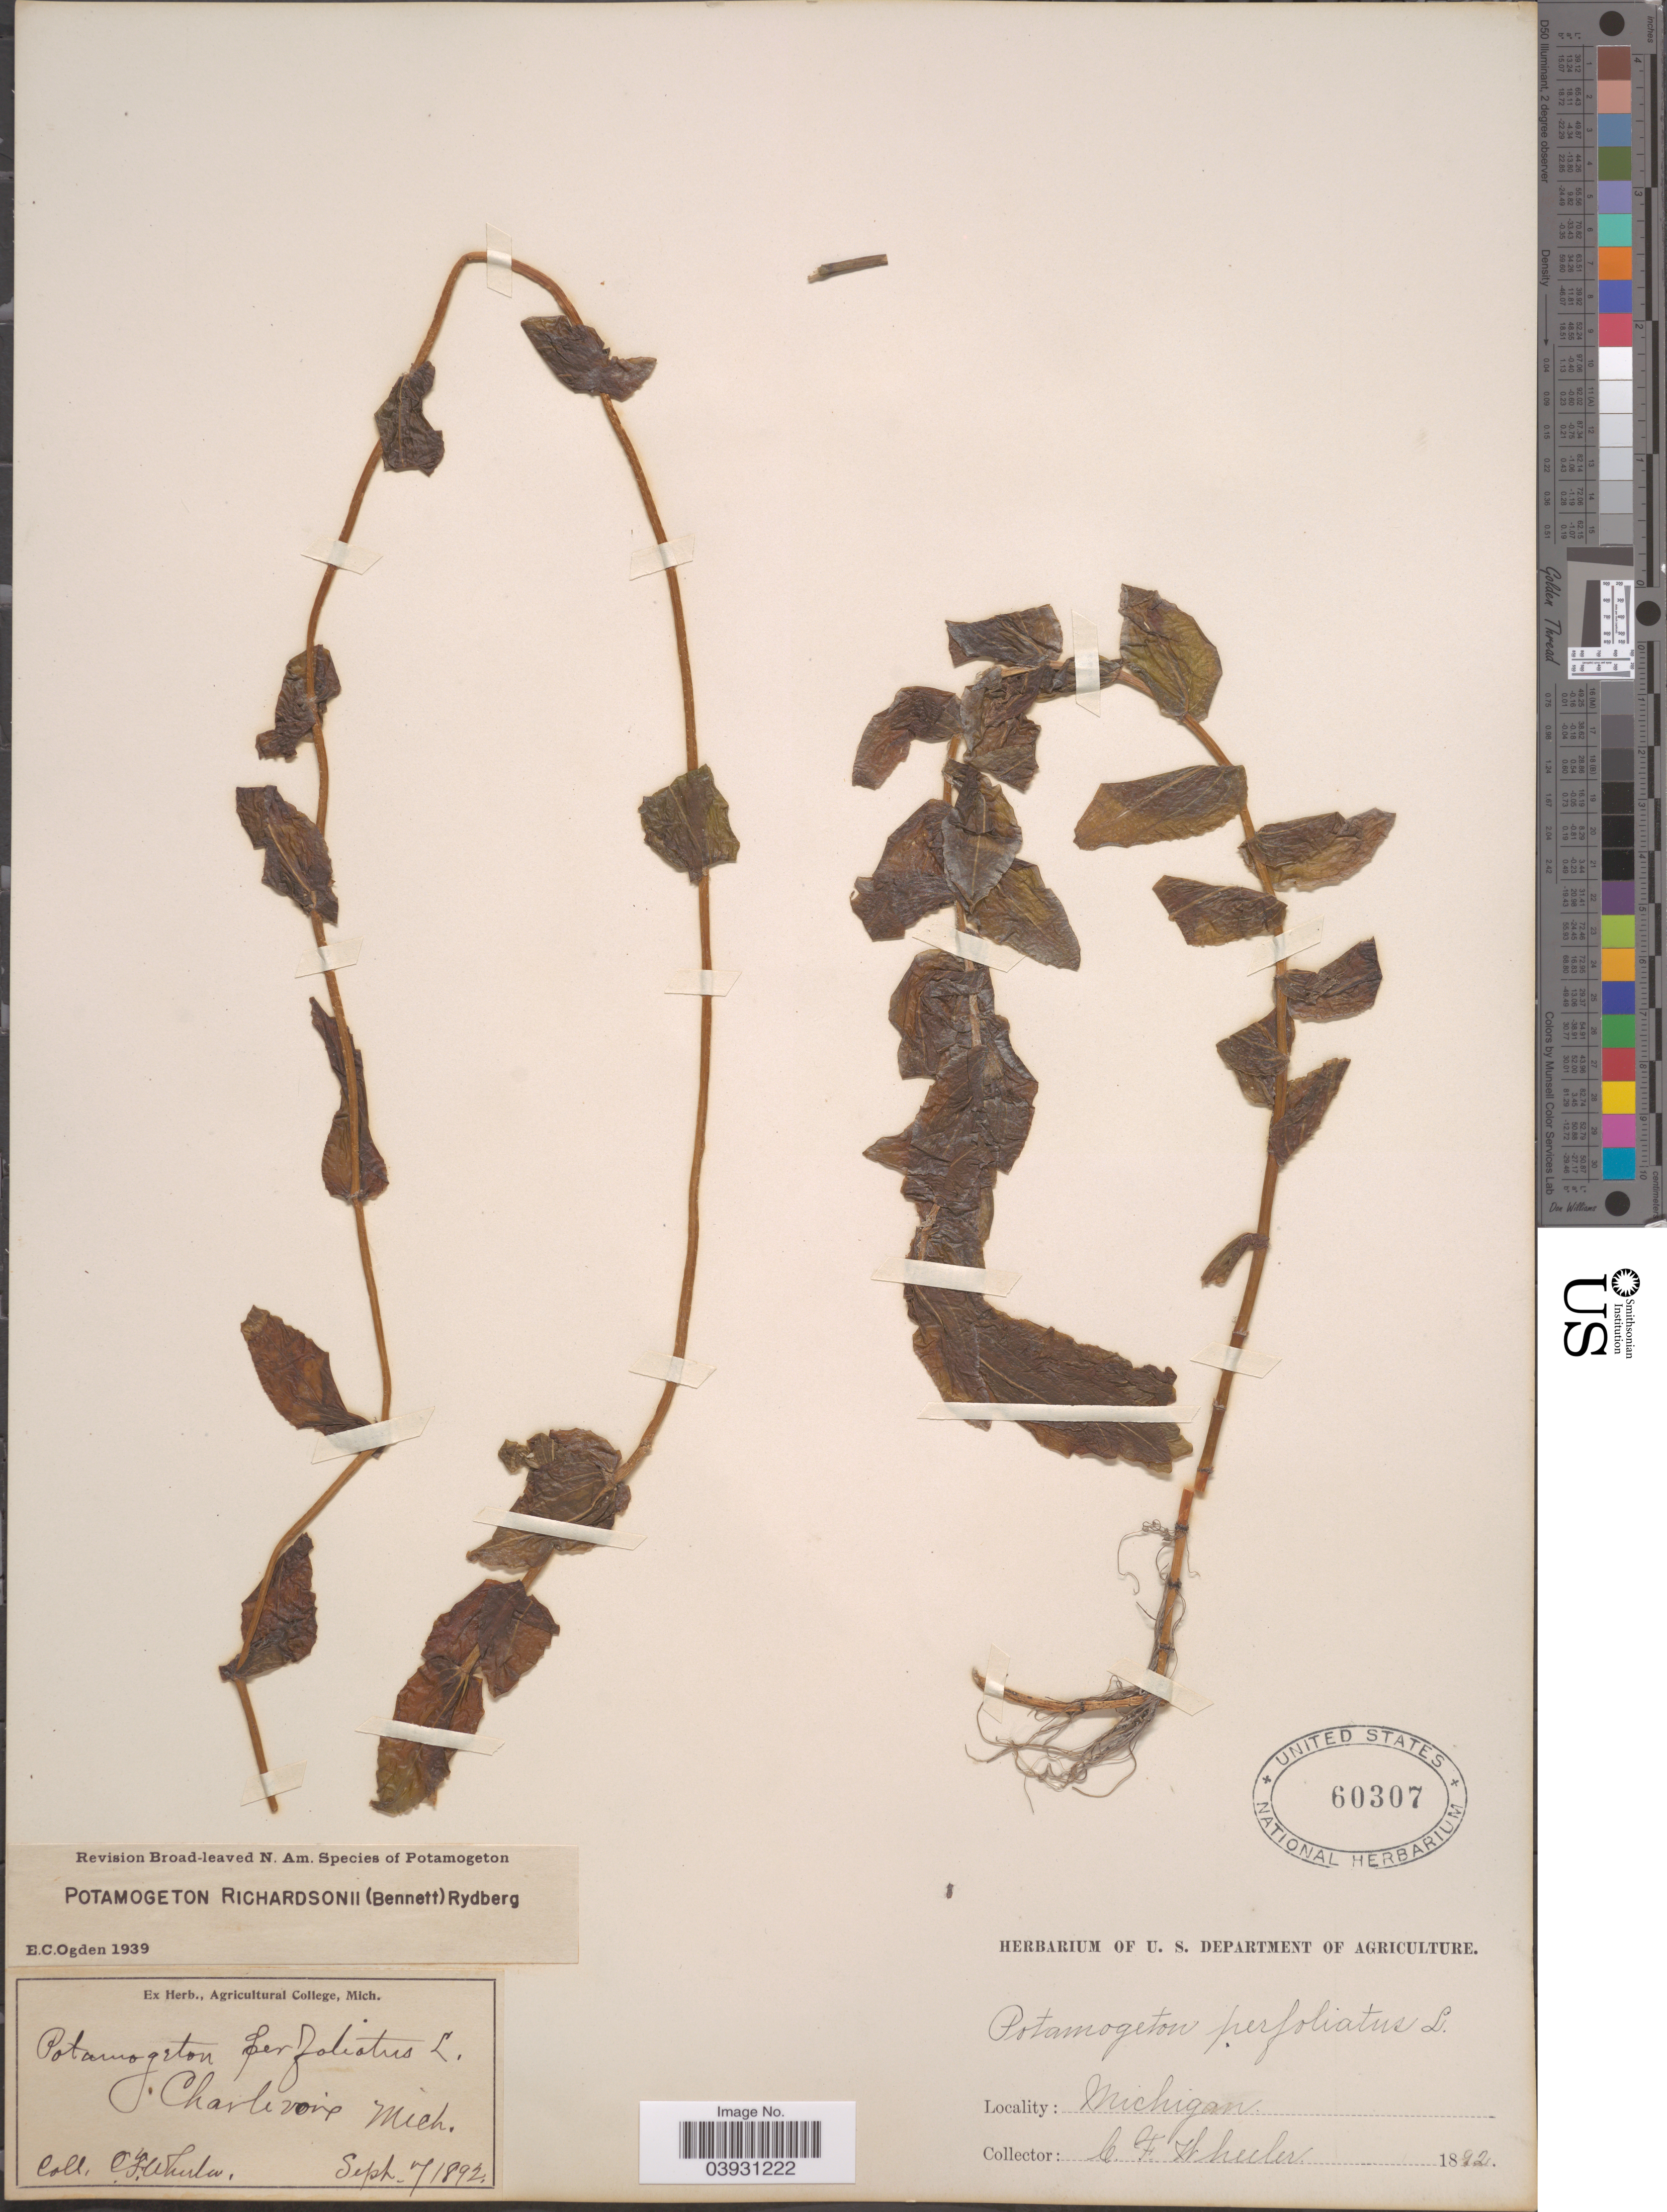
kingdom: Plantae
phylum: Tracheophyta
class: Liliopsida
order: Alismatales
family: Potamogetonaceae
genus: Potamogeton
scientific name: Potamogeton richardsonii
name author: (A.W. Benn.) Rydb.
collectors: C. Wheeler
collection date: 1892-09-07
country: United States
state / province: Michigan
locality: Charlevoix.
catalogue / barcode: US 60307